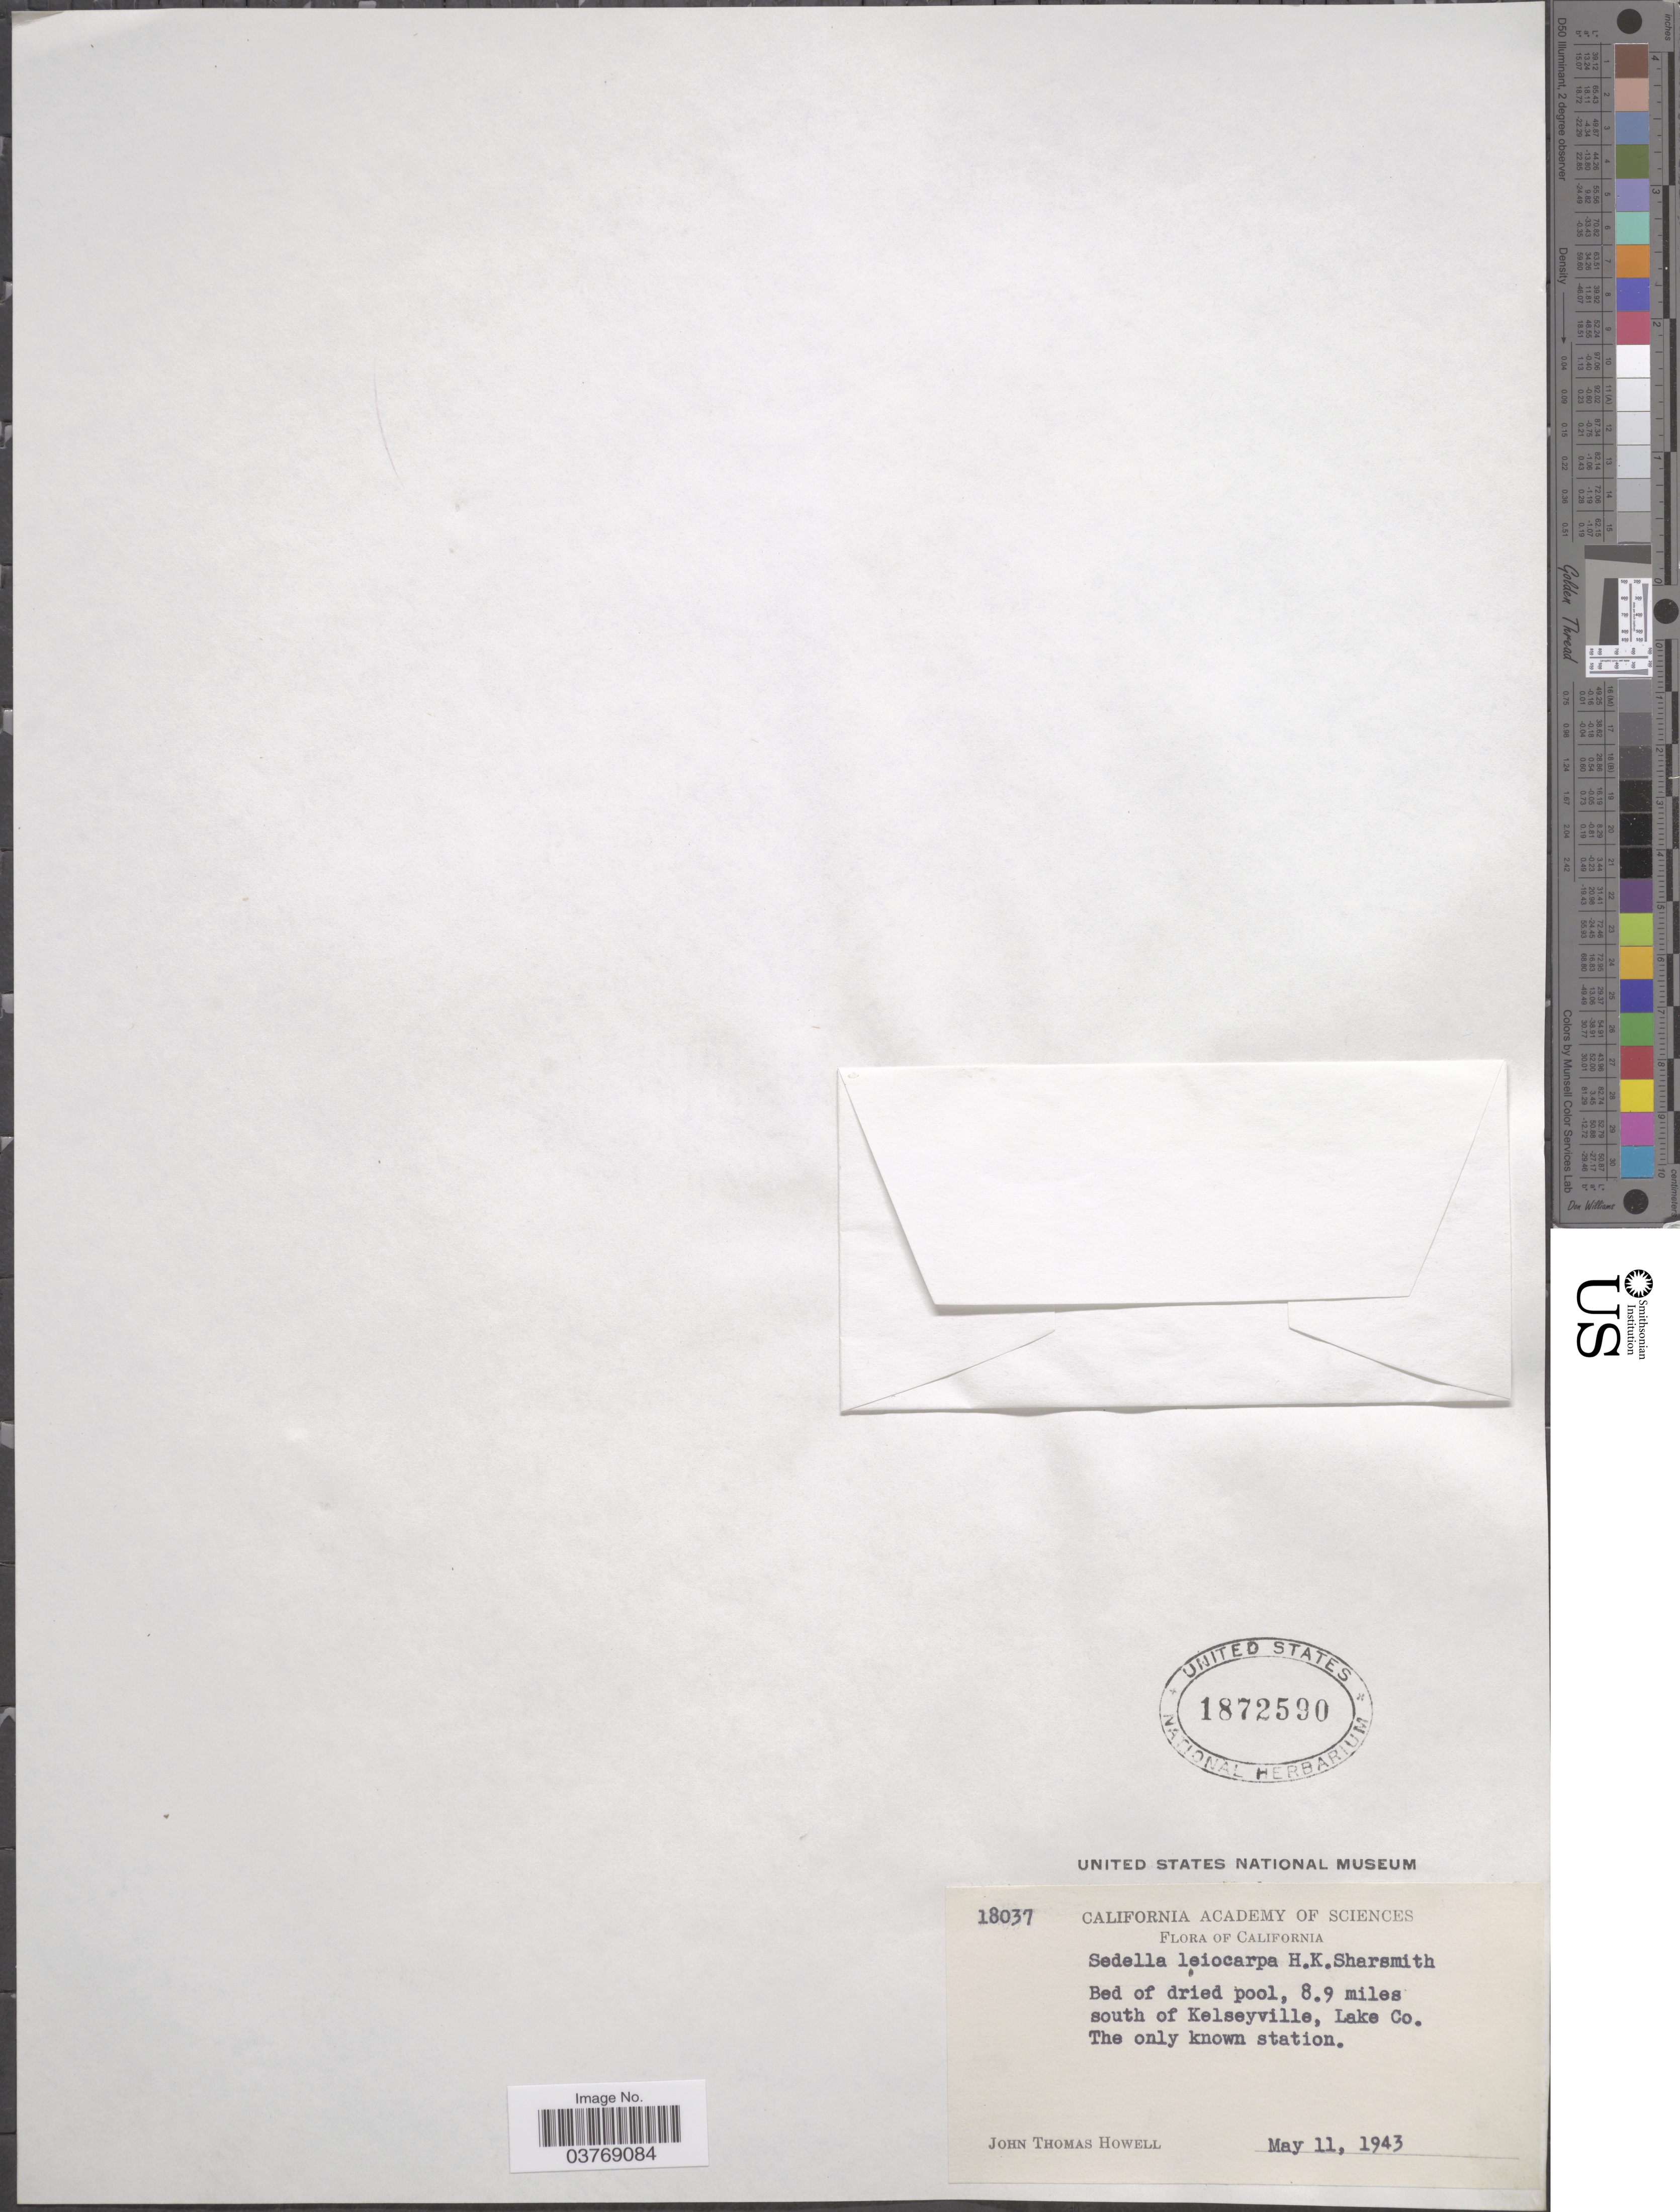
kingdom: Plantae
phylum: Tracheophyta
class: Magnoliopsida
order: Saxifragales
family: Crassulaceae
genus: Sedella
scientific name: Sedella leiocarpa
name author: H. Sharsm.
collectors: J. T. Howell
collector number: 18037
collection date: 1943-05-11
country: United States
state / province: California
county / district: Lake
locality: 8.9 miles south of Kelseyville, Lake Co.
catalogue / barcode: US 1872590